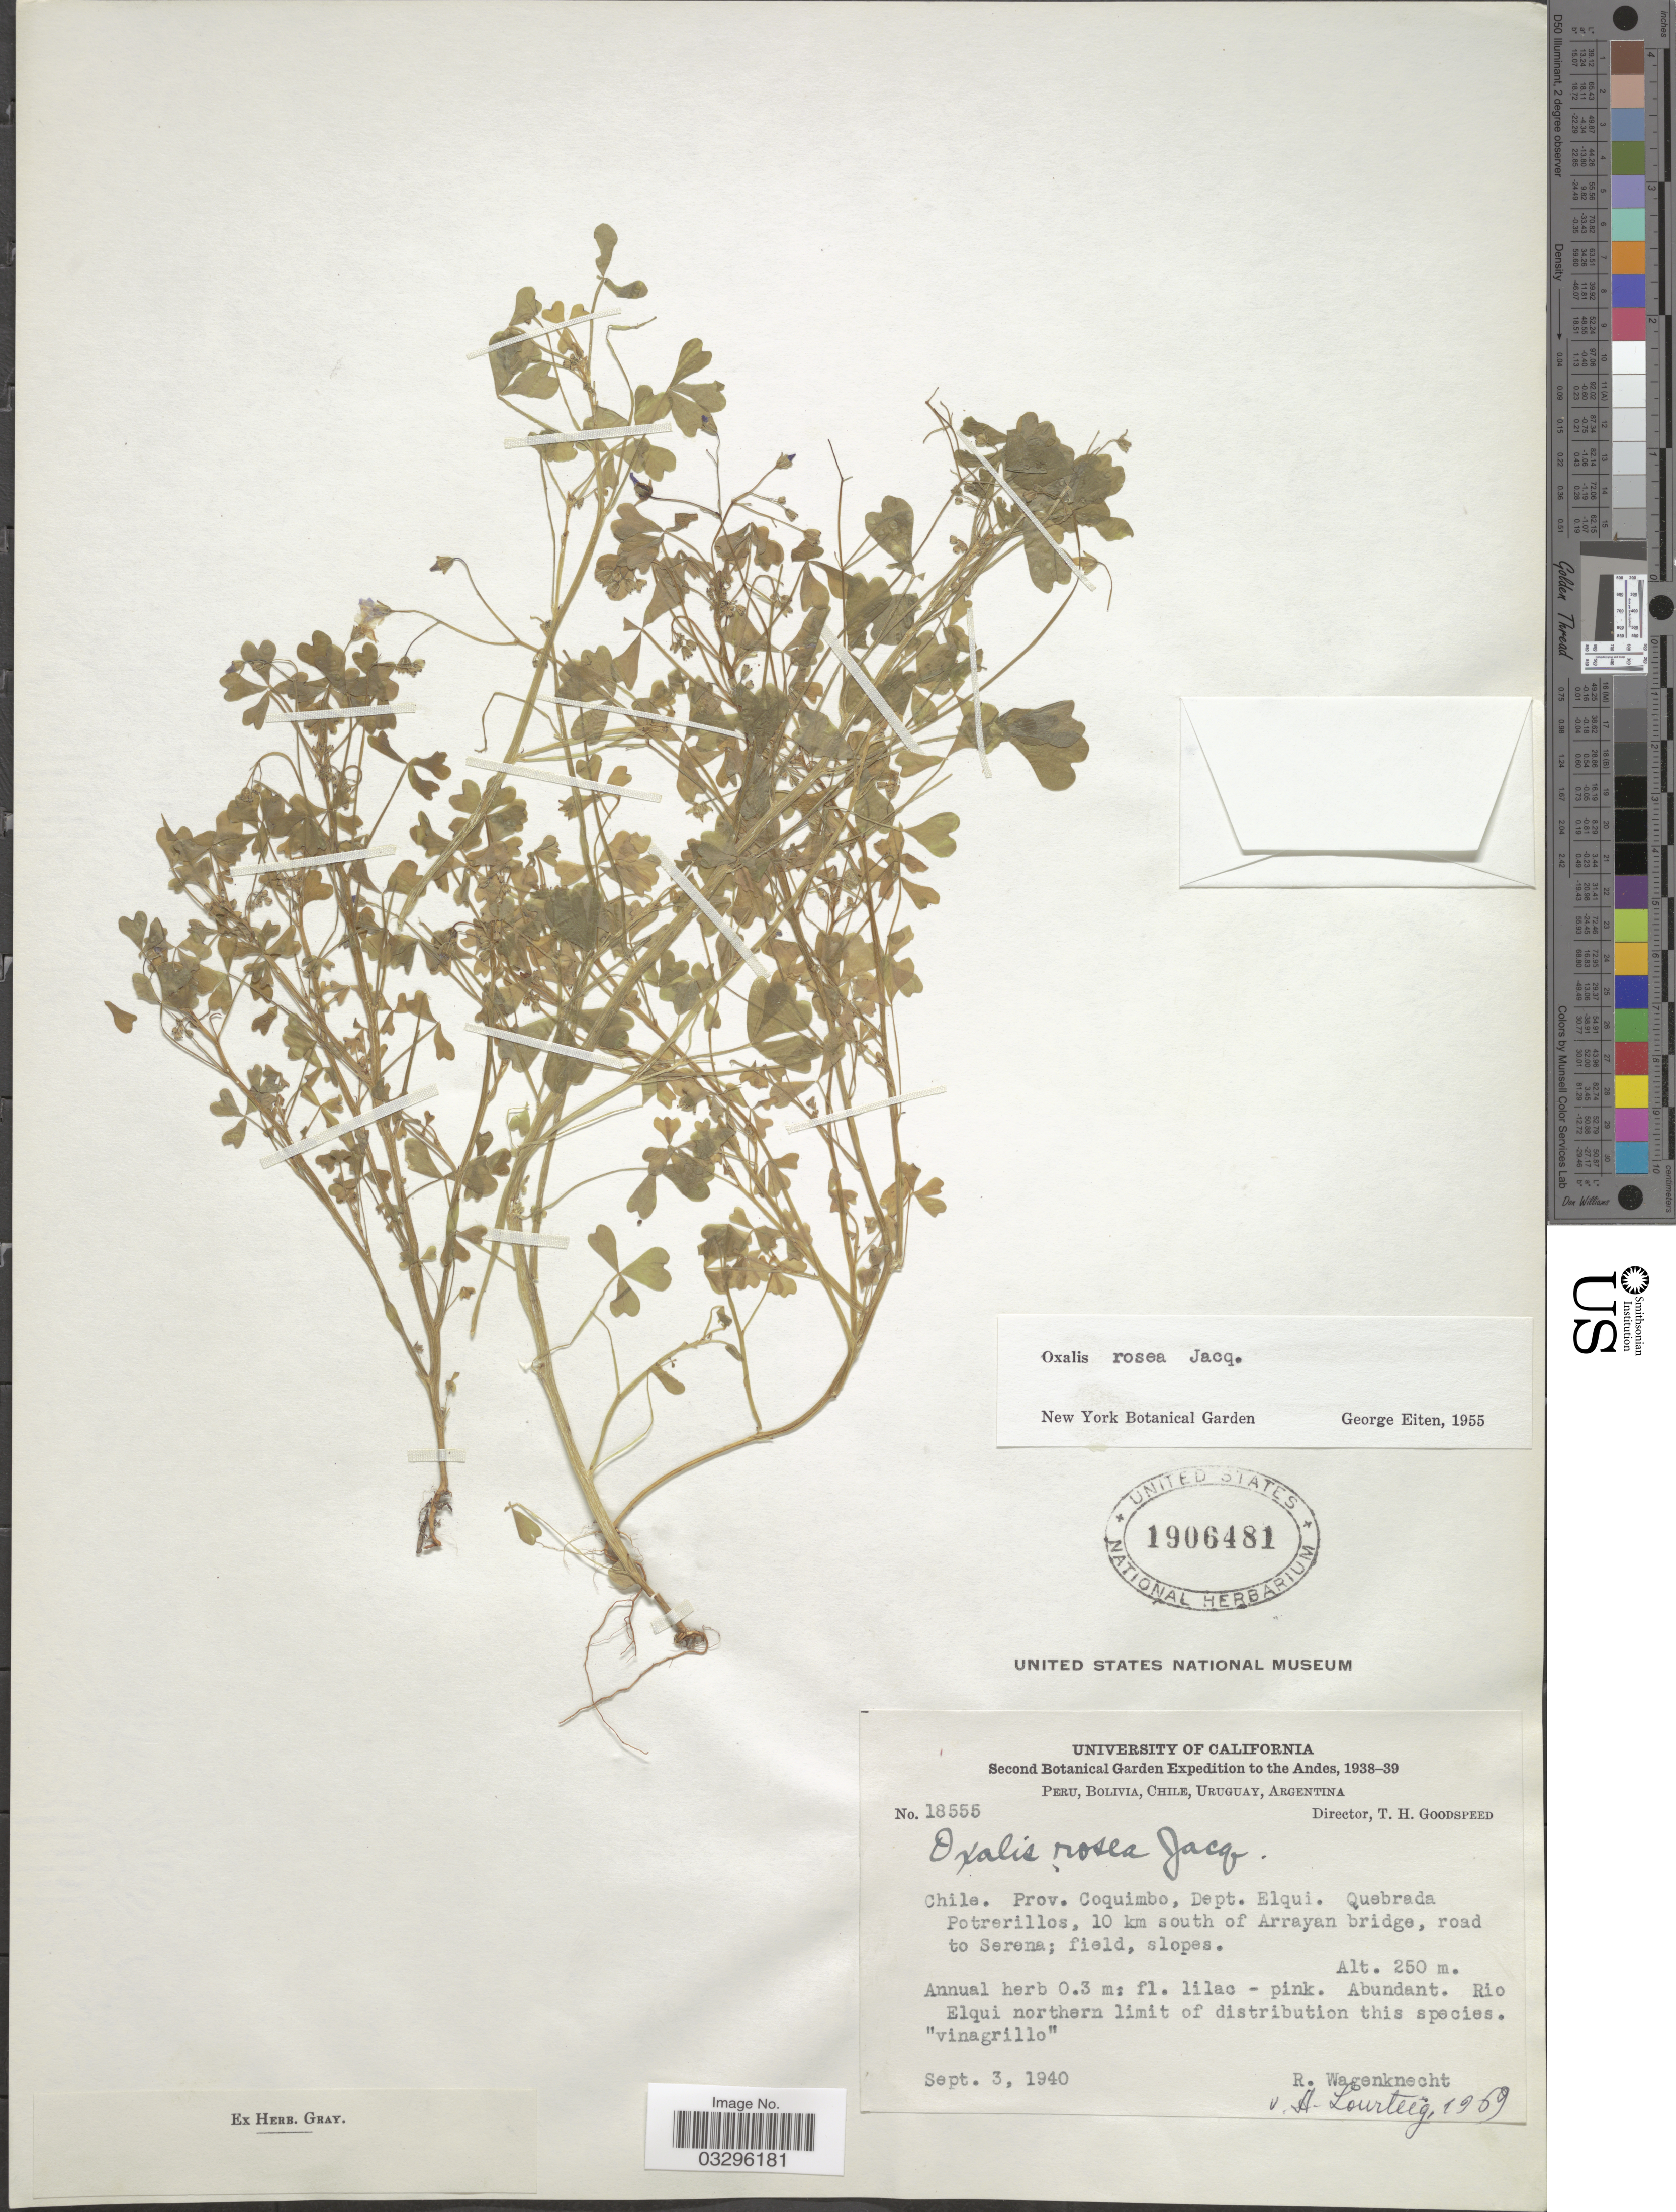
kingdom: Plantae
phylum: Tracheophyta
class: Magnoliopsida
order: Oxalidales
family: Oxalidaceae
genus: Oxalis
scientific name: Oxalis rosea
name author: Jacq.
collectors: R. Wagenknecht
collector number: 18555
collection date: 1940-09-03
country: Chile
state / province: Coquimbo (IV)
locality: Andes. Dept. Elqui. Quebrada Potrerillos, 10 km south of Arrayan bridge, road to Serena.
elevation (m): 250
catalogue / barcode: US 1906481